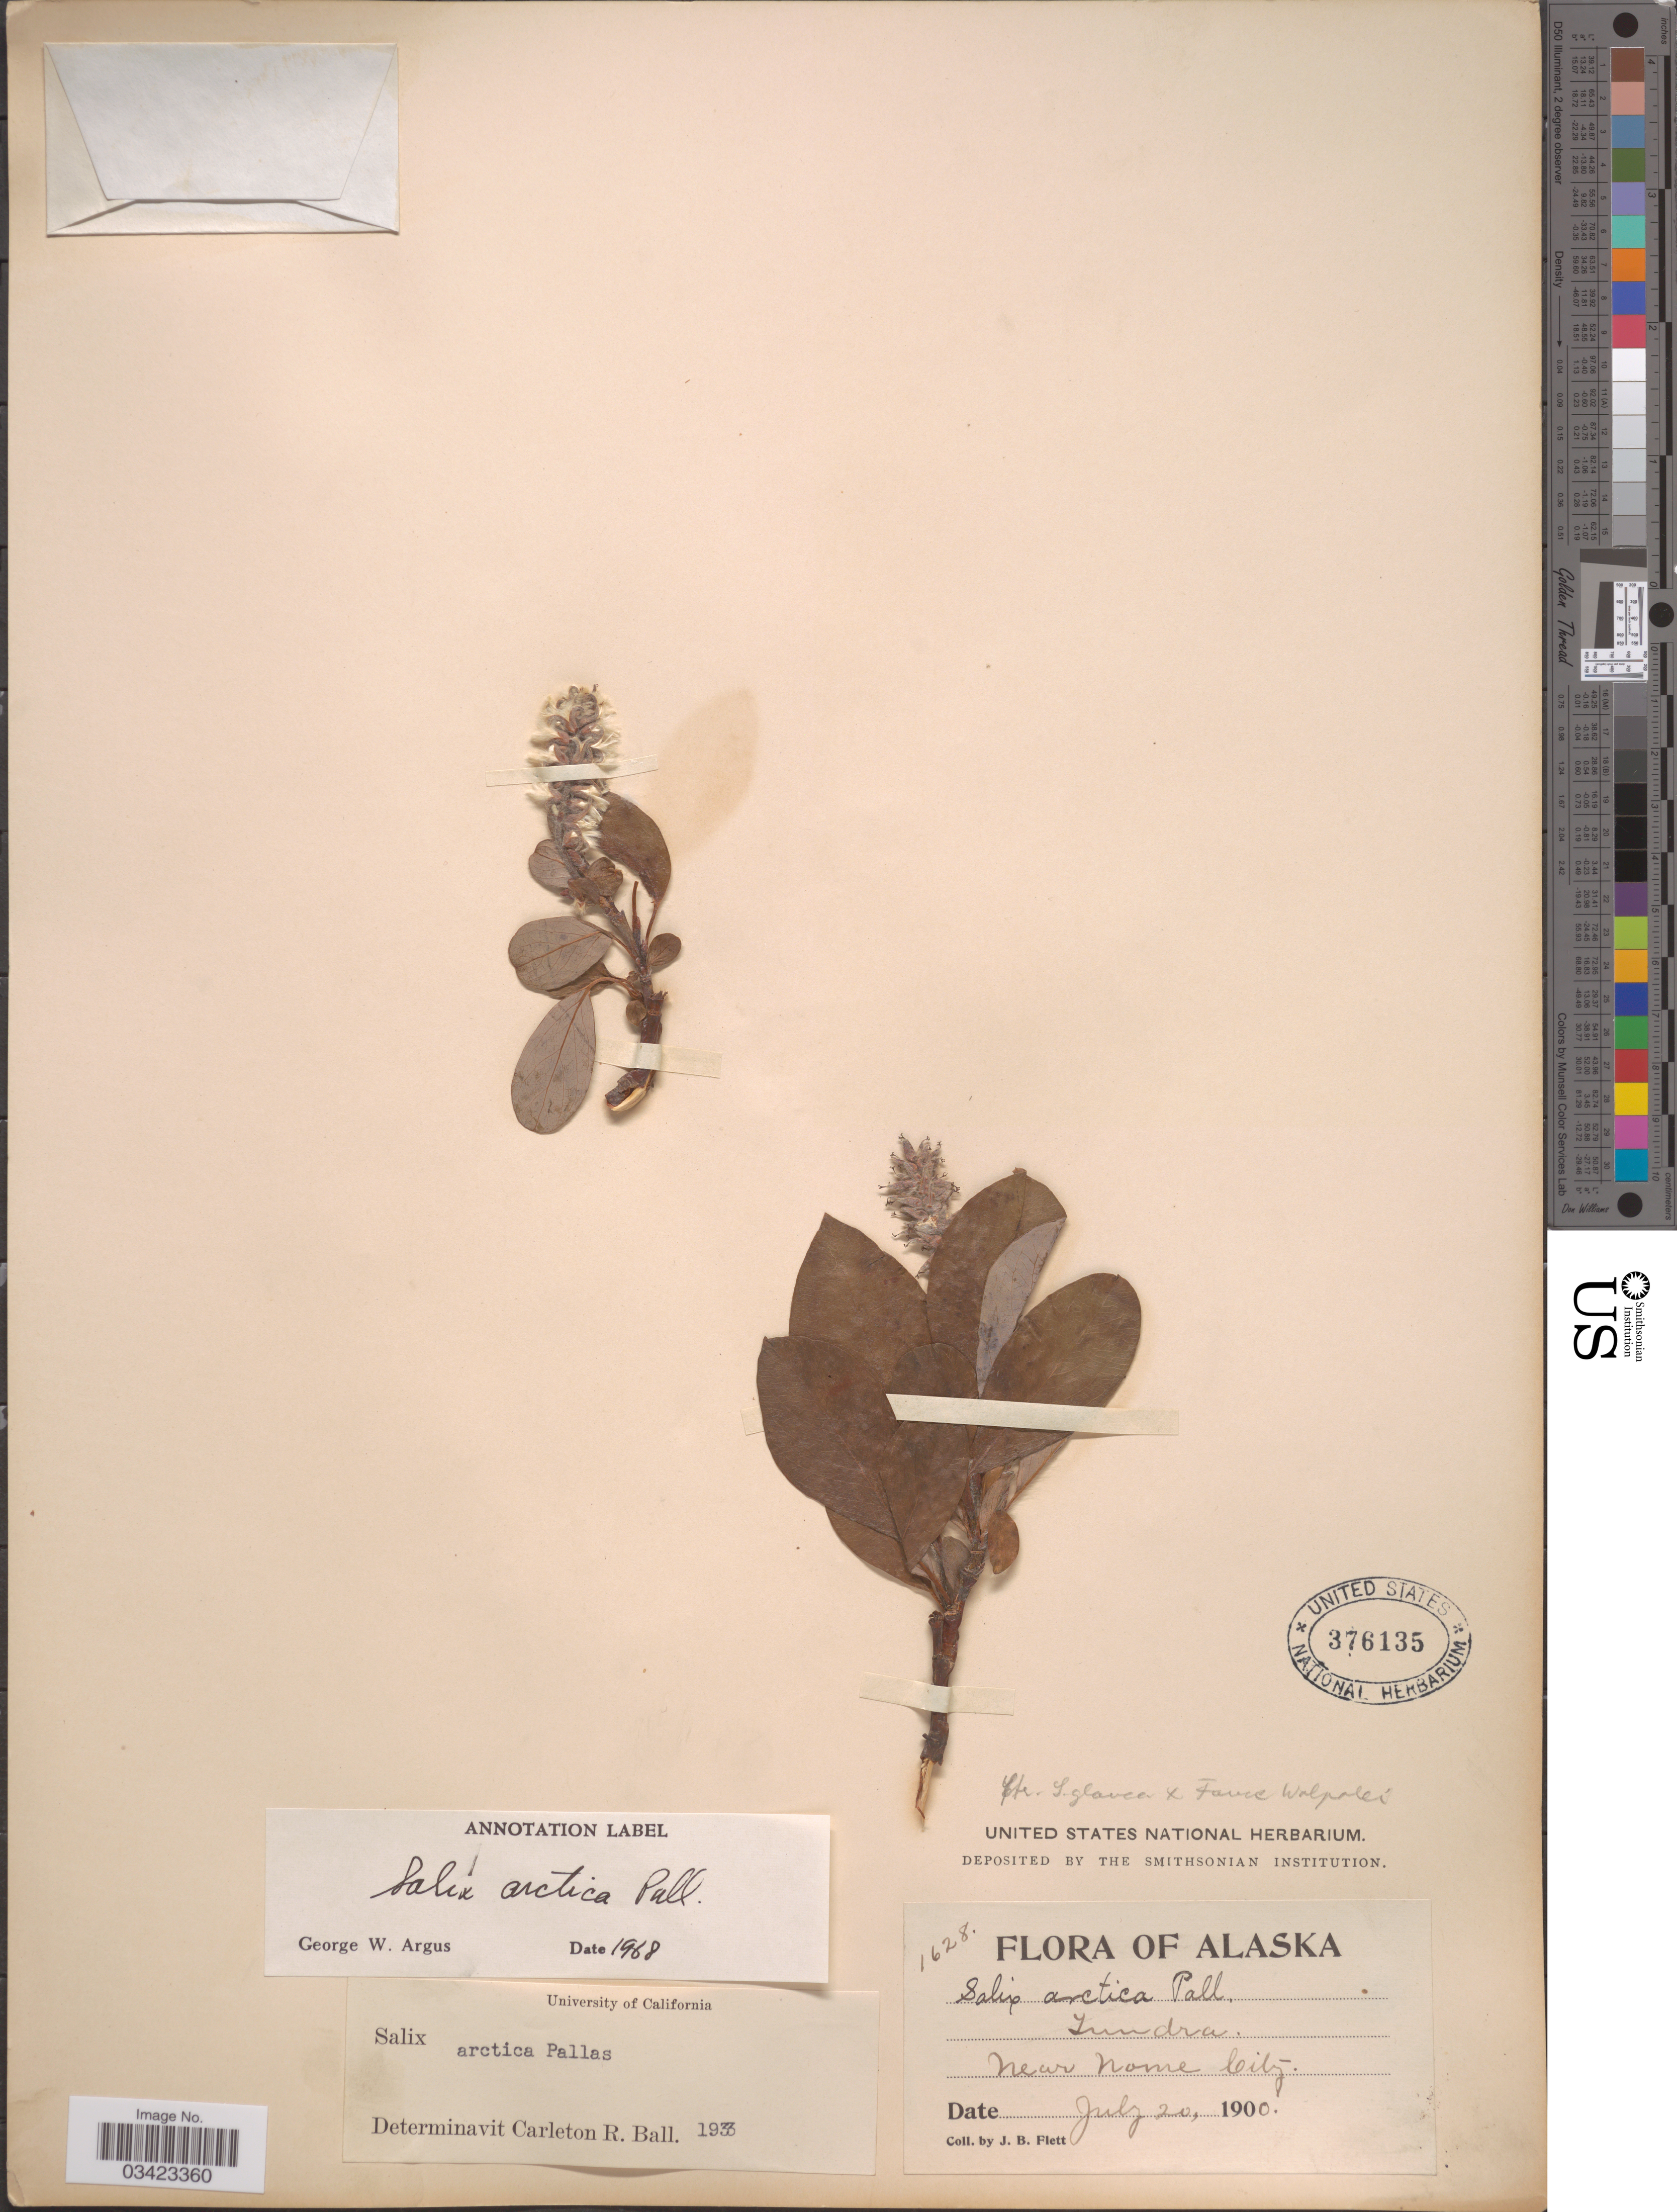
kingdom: Plantae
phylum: Tracheophyta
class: Magnoliopsida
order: Malpighiales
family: Salicaceae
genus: Salix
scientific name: Salix arctica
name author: Pall.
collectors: J. Flett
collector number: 1628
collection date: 1900-07-20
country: United States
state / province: Alaska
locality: Near Nome City.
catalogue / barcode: US 376135